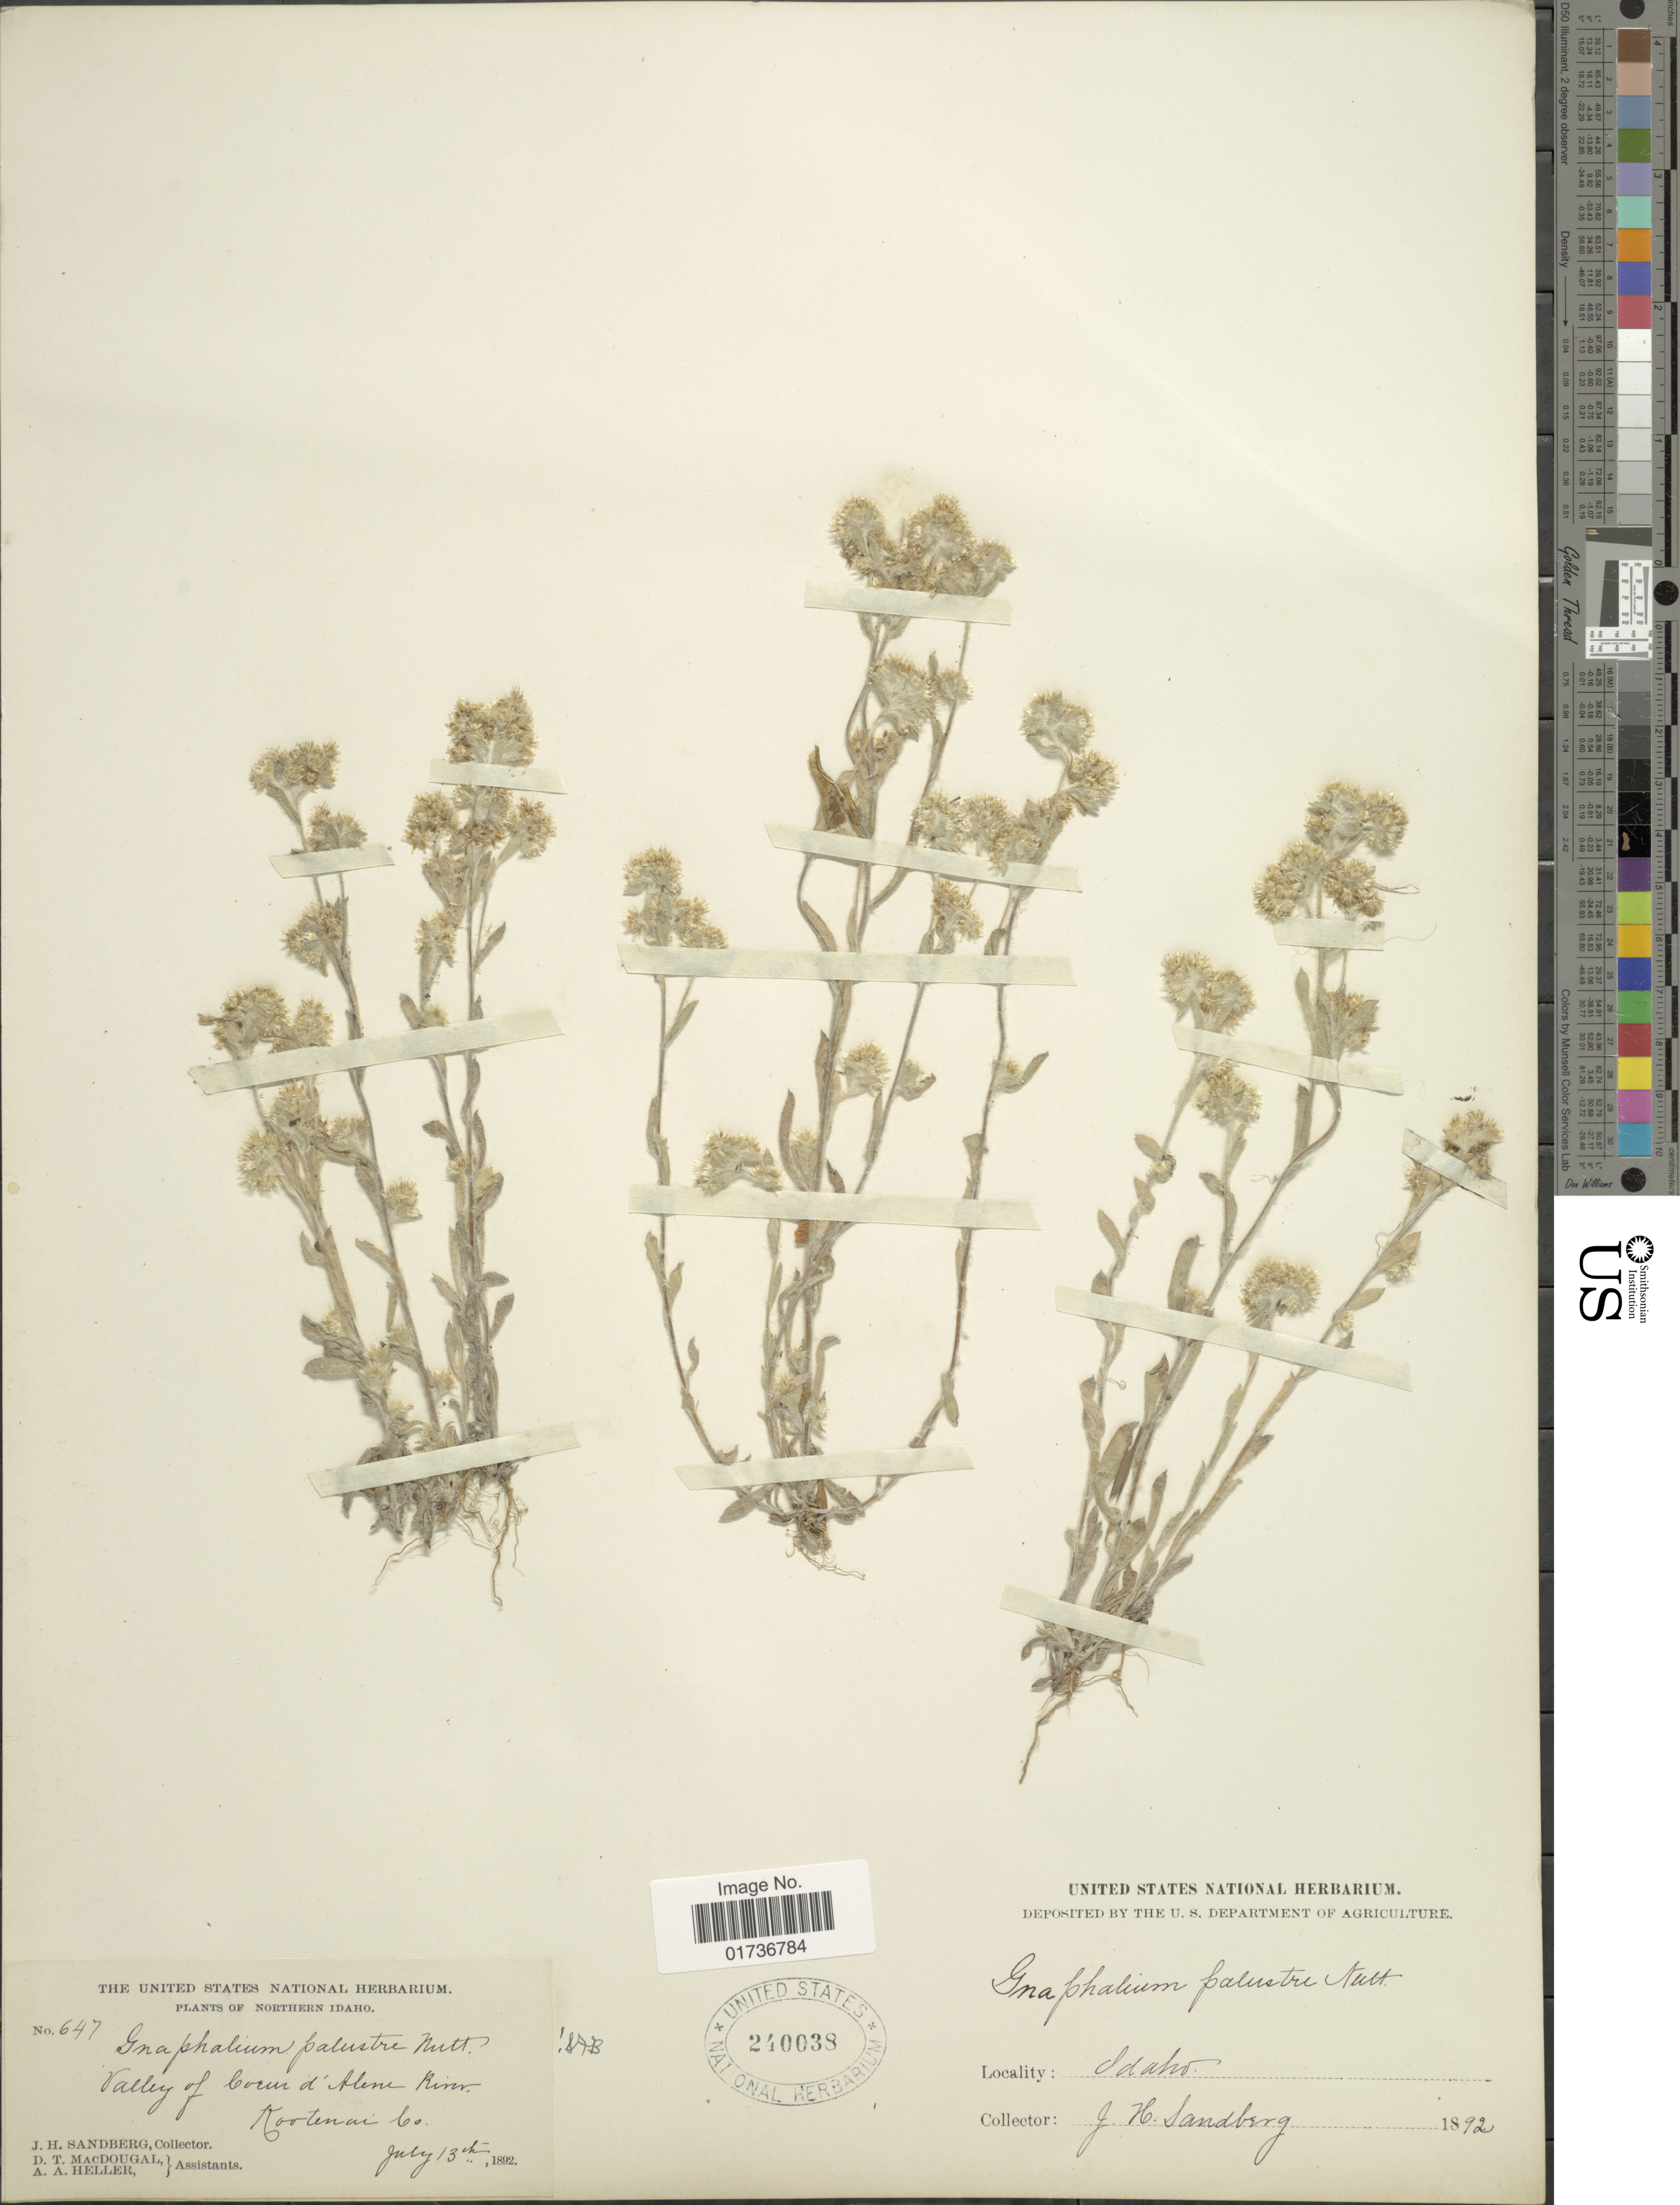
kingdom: Plantae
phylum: Tracheophyta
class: Magnoliopsida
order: Asterales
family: Asteraceae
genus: Gnaphalium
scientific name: Gnaphalium palustre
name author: Nutt.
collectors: J. H. Sandberg, D. T. MacDougal & A. A. Heller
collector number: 647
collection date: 1892-07-13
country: United States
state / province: Idaho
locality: Northern Idaho, Valley of Cour d'A;esse River, Kortenai Co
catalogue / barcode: US 240038